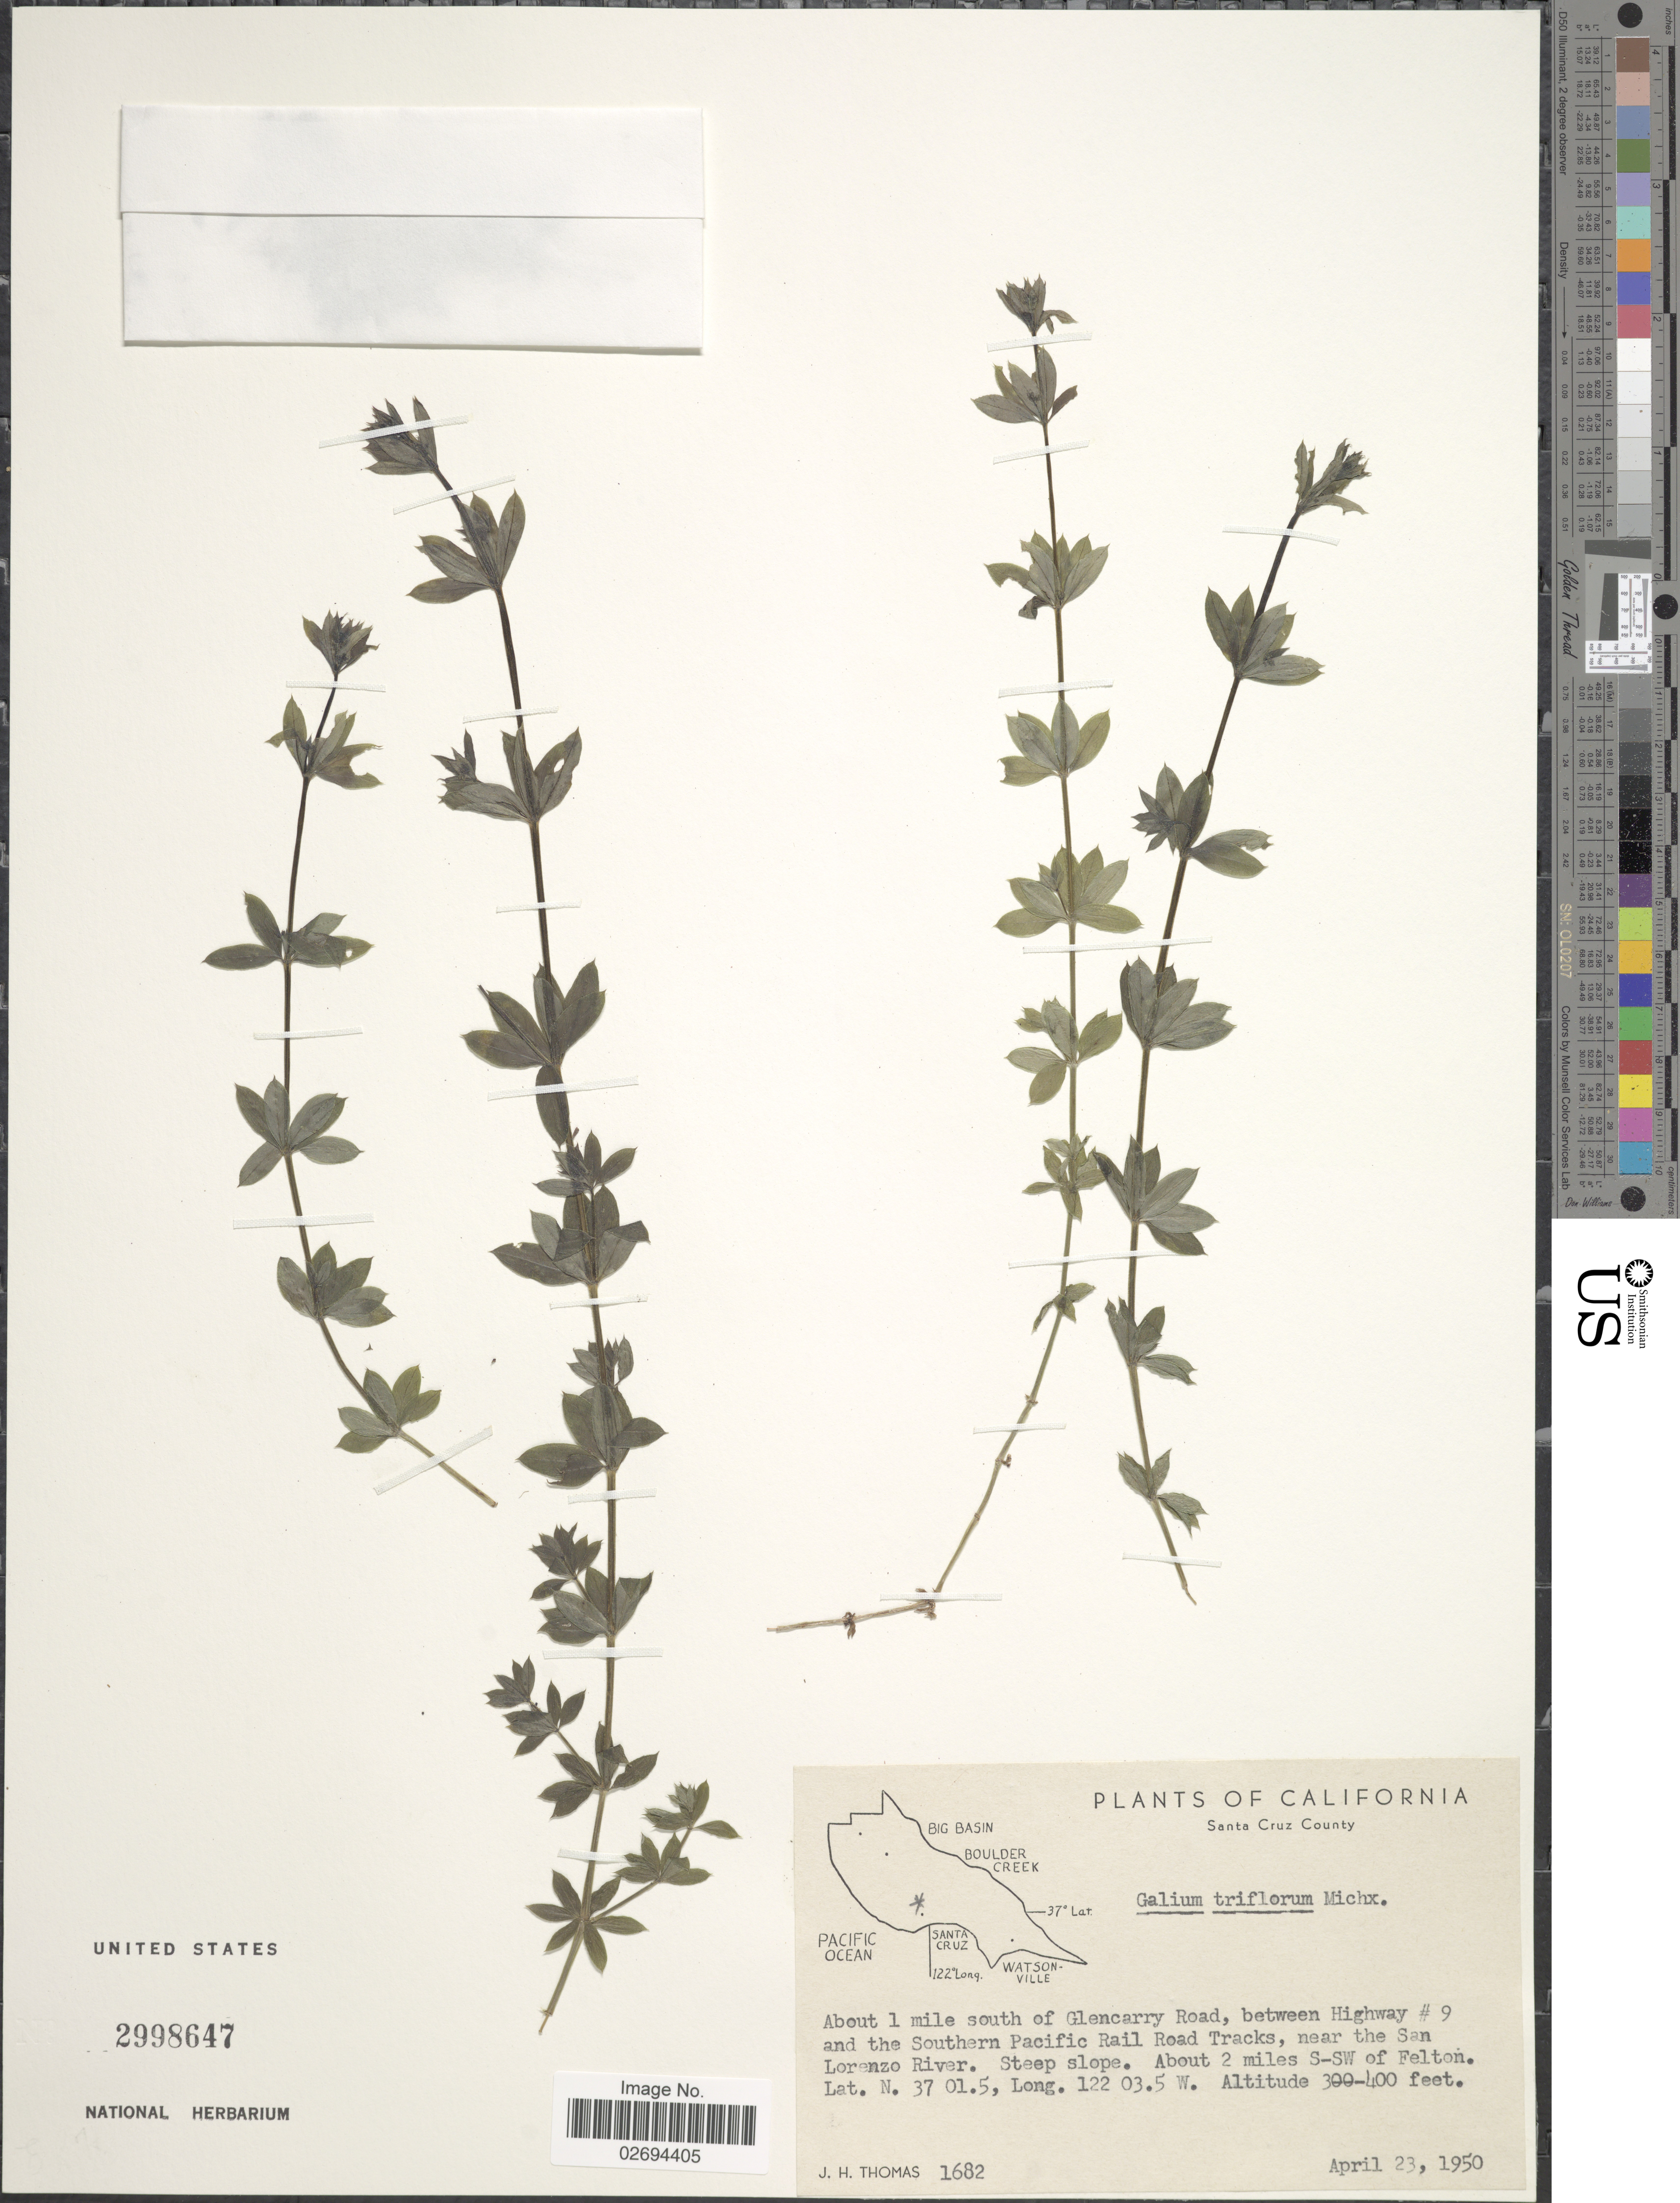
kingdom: Plantae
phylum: Tracheophyta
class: Magnoliopsida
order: Gentianales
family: Rubiaceae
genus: Galium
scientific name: Galium triflorum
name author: Michx.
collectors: J. H. Thomas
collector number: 1682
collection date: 1950-04-23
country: United States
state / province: California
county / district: Santa Cruz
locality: Santa Cruz County. About 1 mile south of Glencarry Road, between Highway #9 and the Southern Pacific Rail Road Tracks, near the San Lorenzo River. About 2 miles S-SW of Felton.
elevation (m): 122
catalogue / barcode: US 2998647